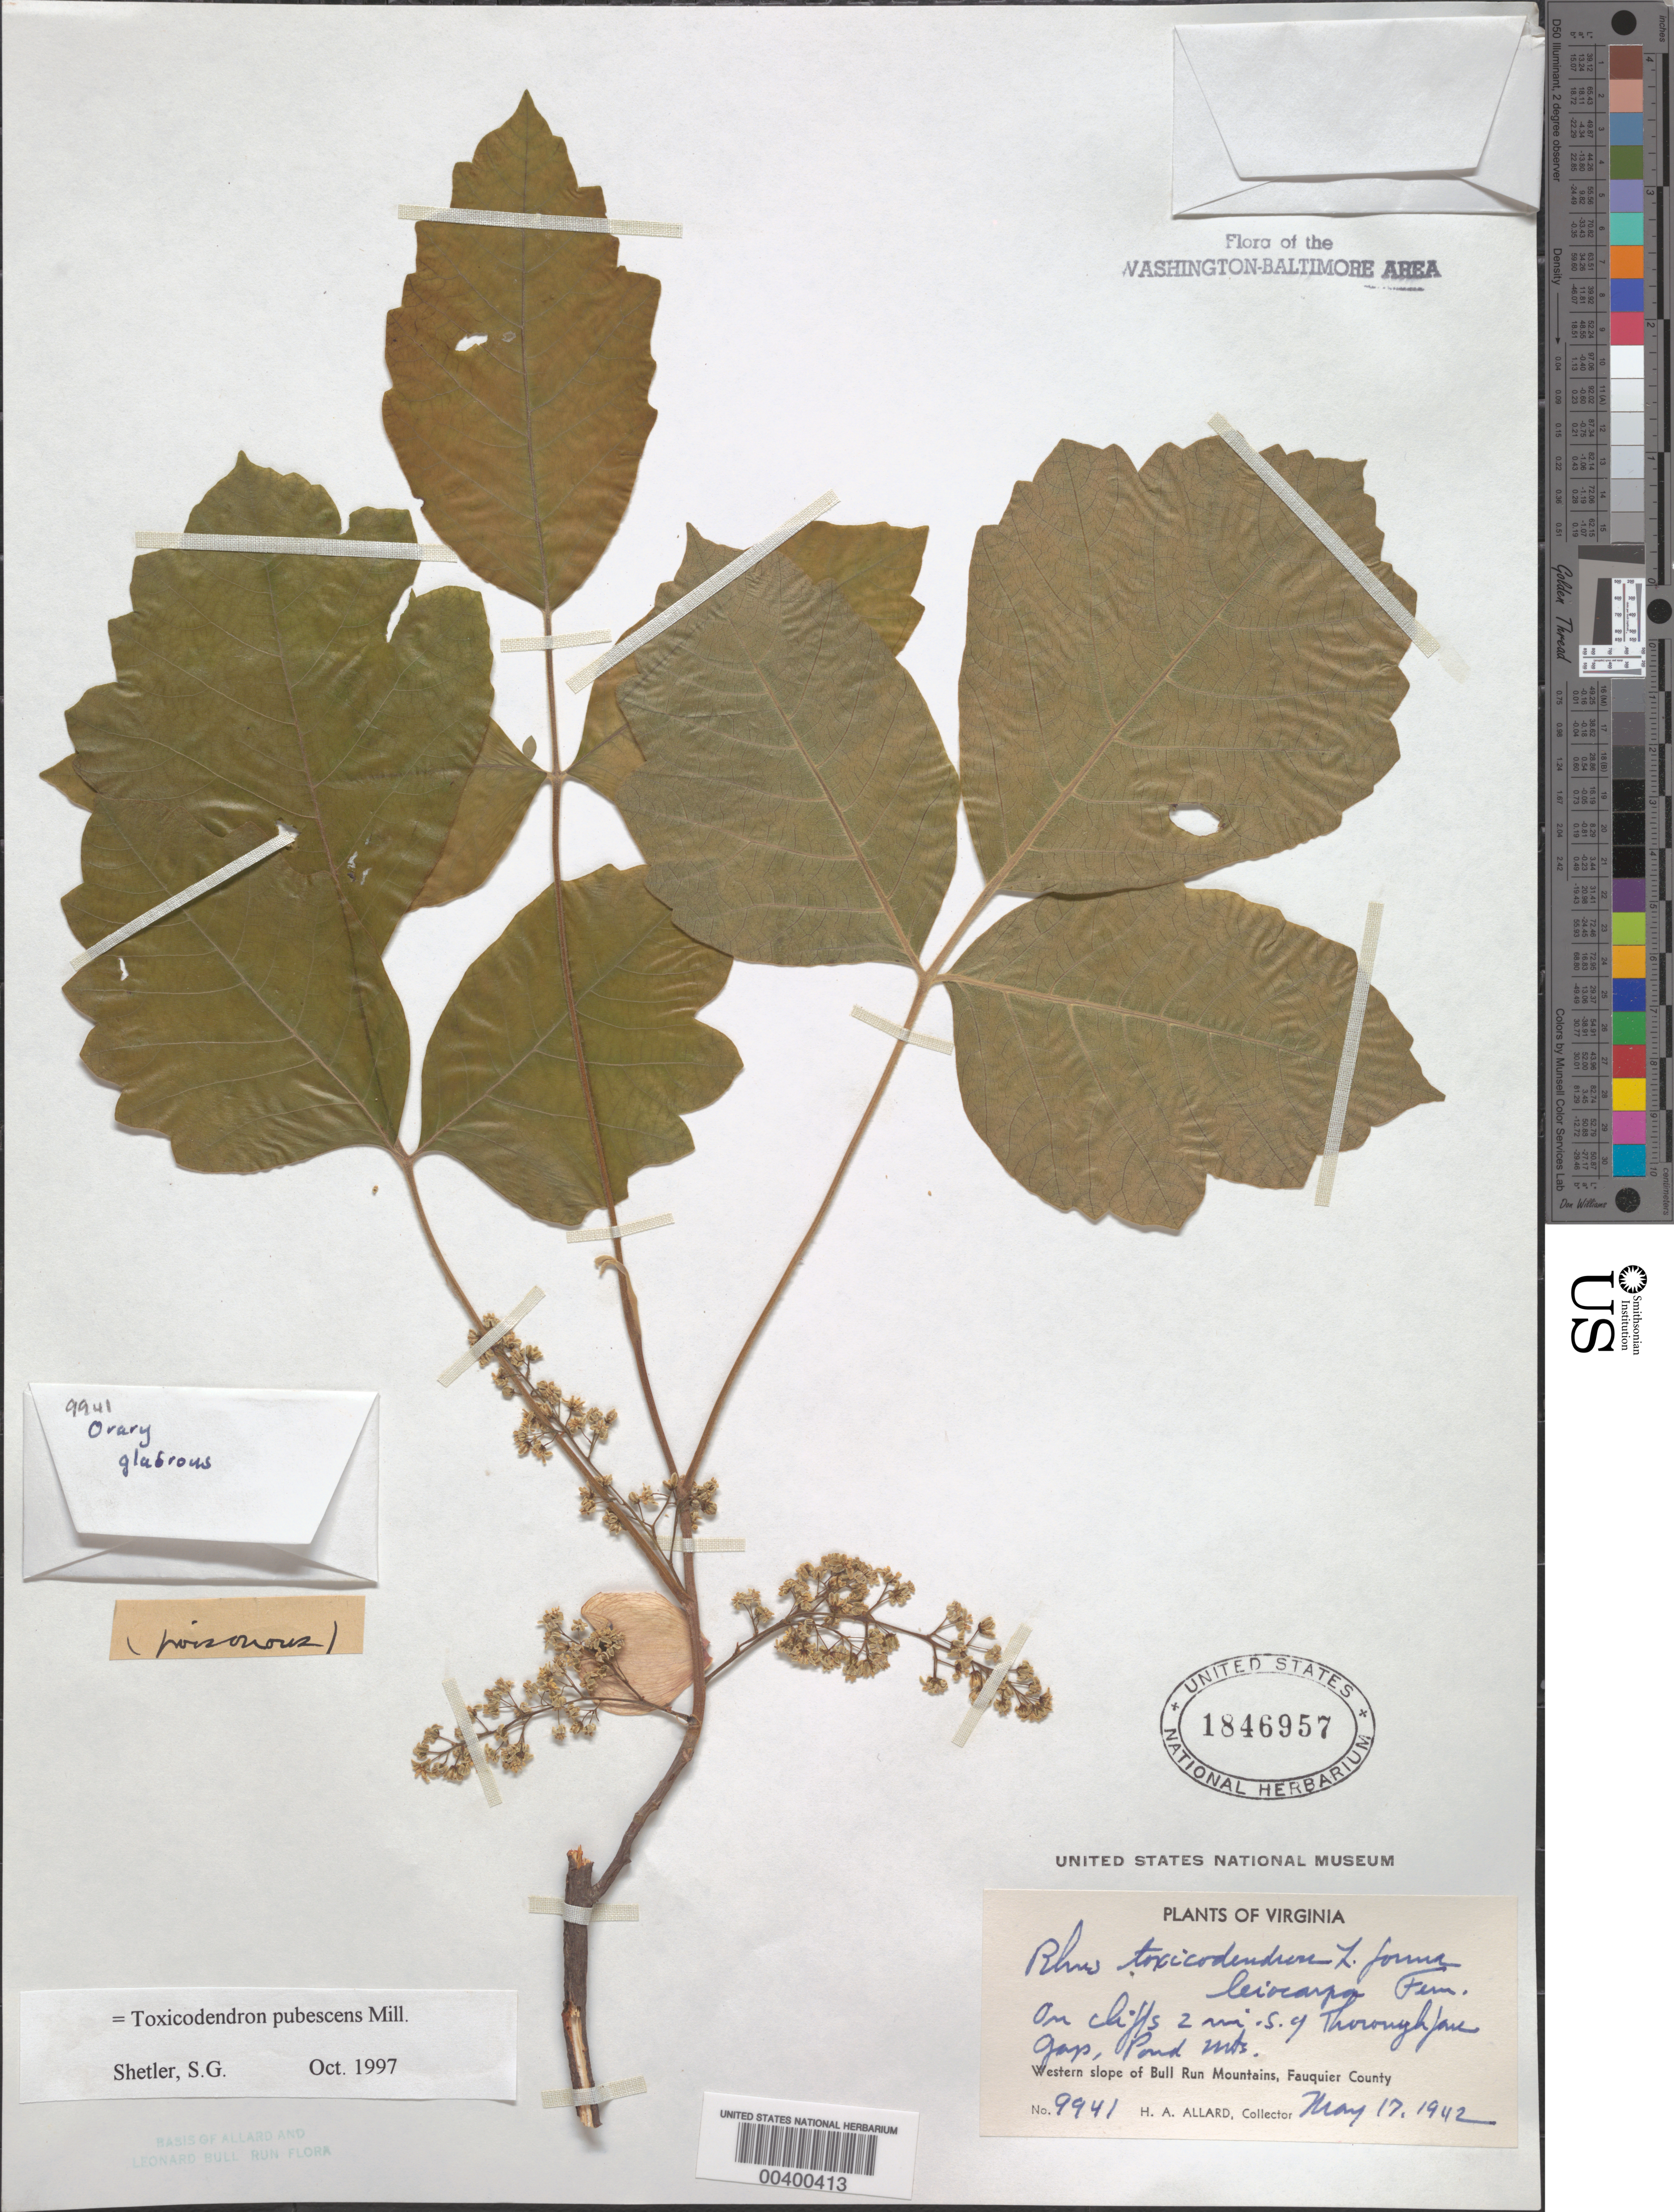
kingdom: Plantae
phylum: Tracheophyta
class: Magnoliopsida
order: Sapindales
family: Anacardiaceae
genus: Toxicodendron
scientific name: Toxicodendron pubescens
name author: Mill.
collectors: H. A. Allard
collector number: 9941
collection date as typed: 17 May 1942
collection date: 1942-05-17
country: United States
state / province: Virginia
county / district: Fauquier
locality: South of Thorofare Gap, Pond Mountains Bull Run Mts.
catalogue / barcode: US 1846957